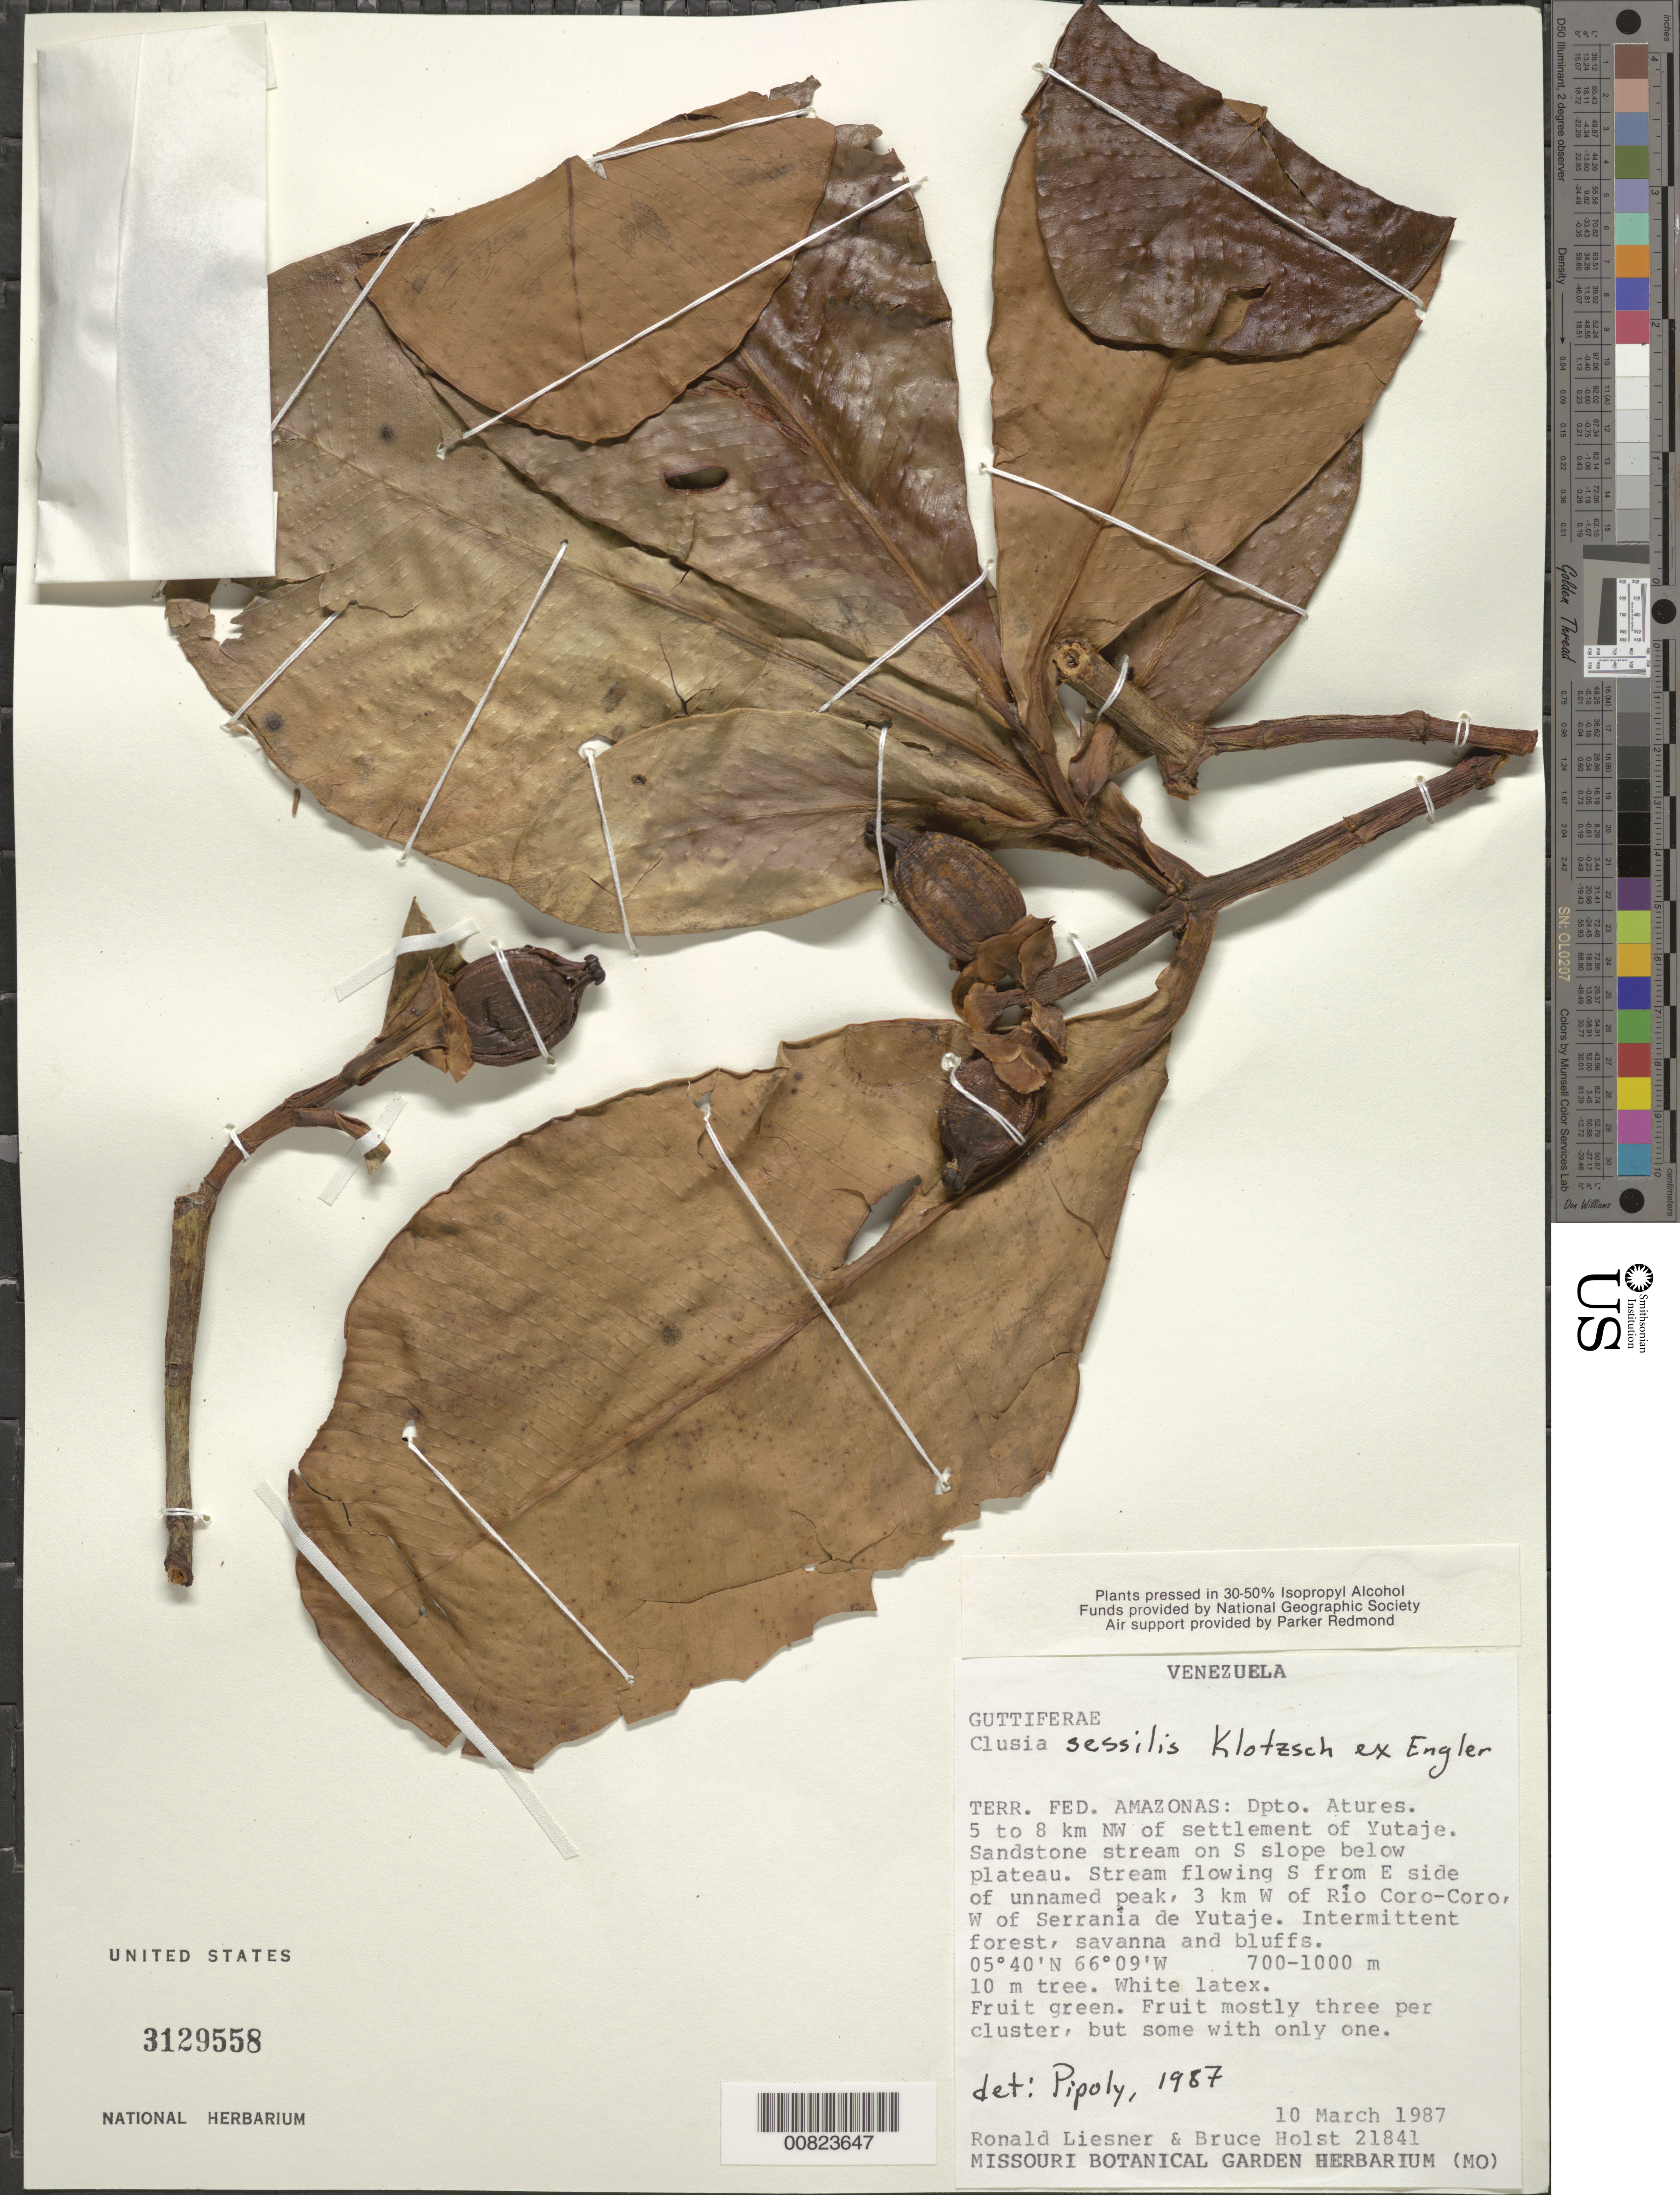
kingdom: Plantae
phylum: Tracheophyta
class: Magnoliopsida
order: Malpighiales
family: Clusiaceae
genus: Clusia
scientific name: Clusia sessilis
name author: Klotzsch ex Engl.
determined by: Pipoly, J. J., III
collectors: R. L. Liesner & B. Holst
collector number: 21841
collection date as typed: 10-Mar-87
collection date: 1987-03-10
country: Venezuela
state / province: Amazonas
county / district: Atures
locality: Yutajé, 5-8 km NW of settlement, on S slope below plateau; stream flowing S from E side of unnamed peak, 3 km W of Río Coro-Coro, W of Serrania de Yutajé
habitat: Intermittent forest, savanna, and bluffs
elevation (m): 700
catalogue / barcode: US 3129558